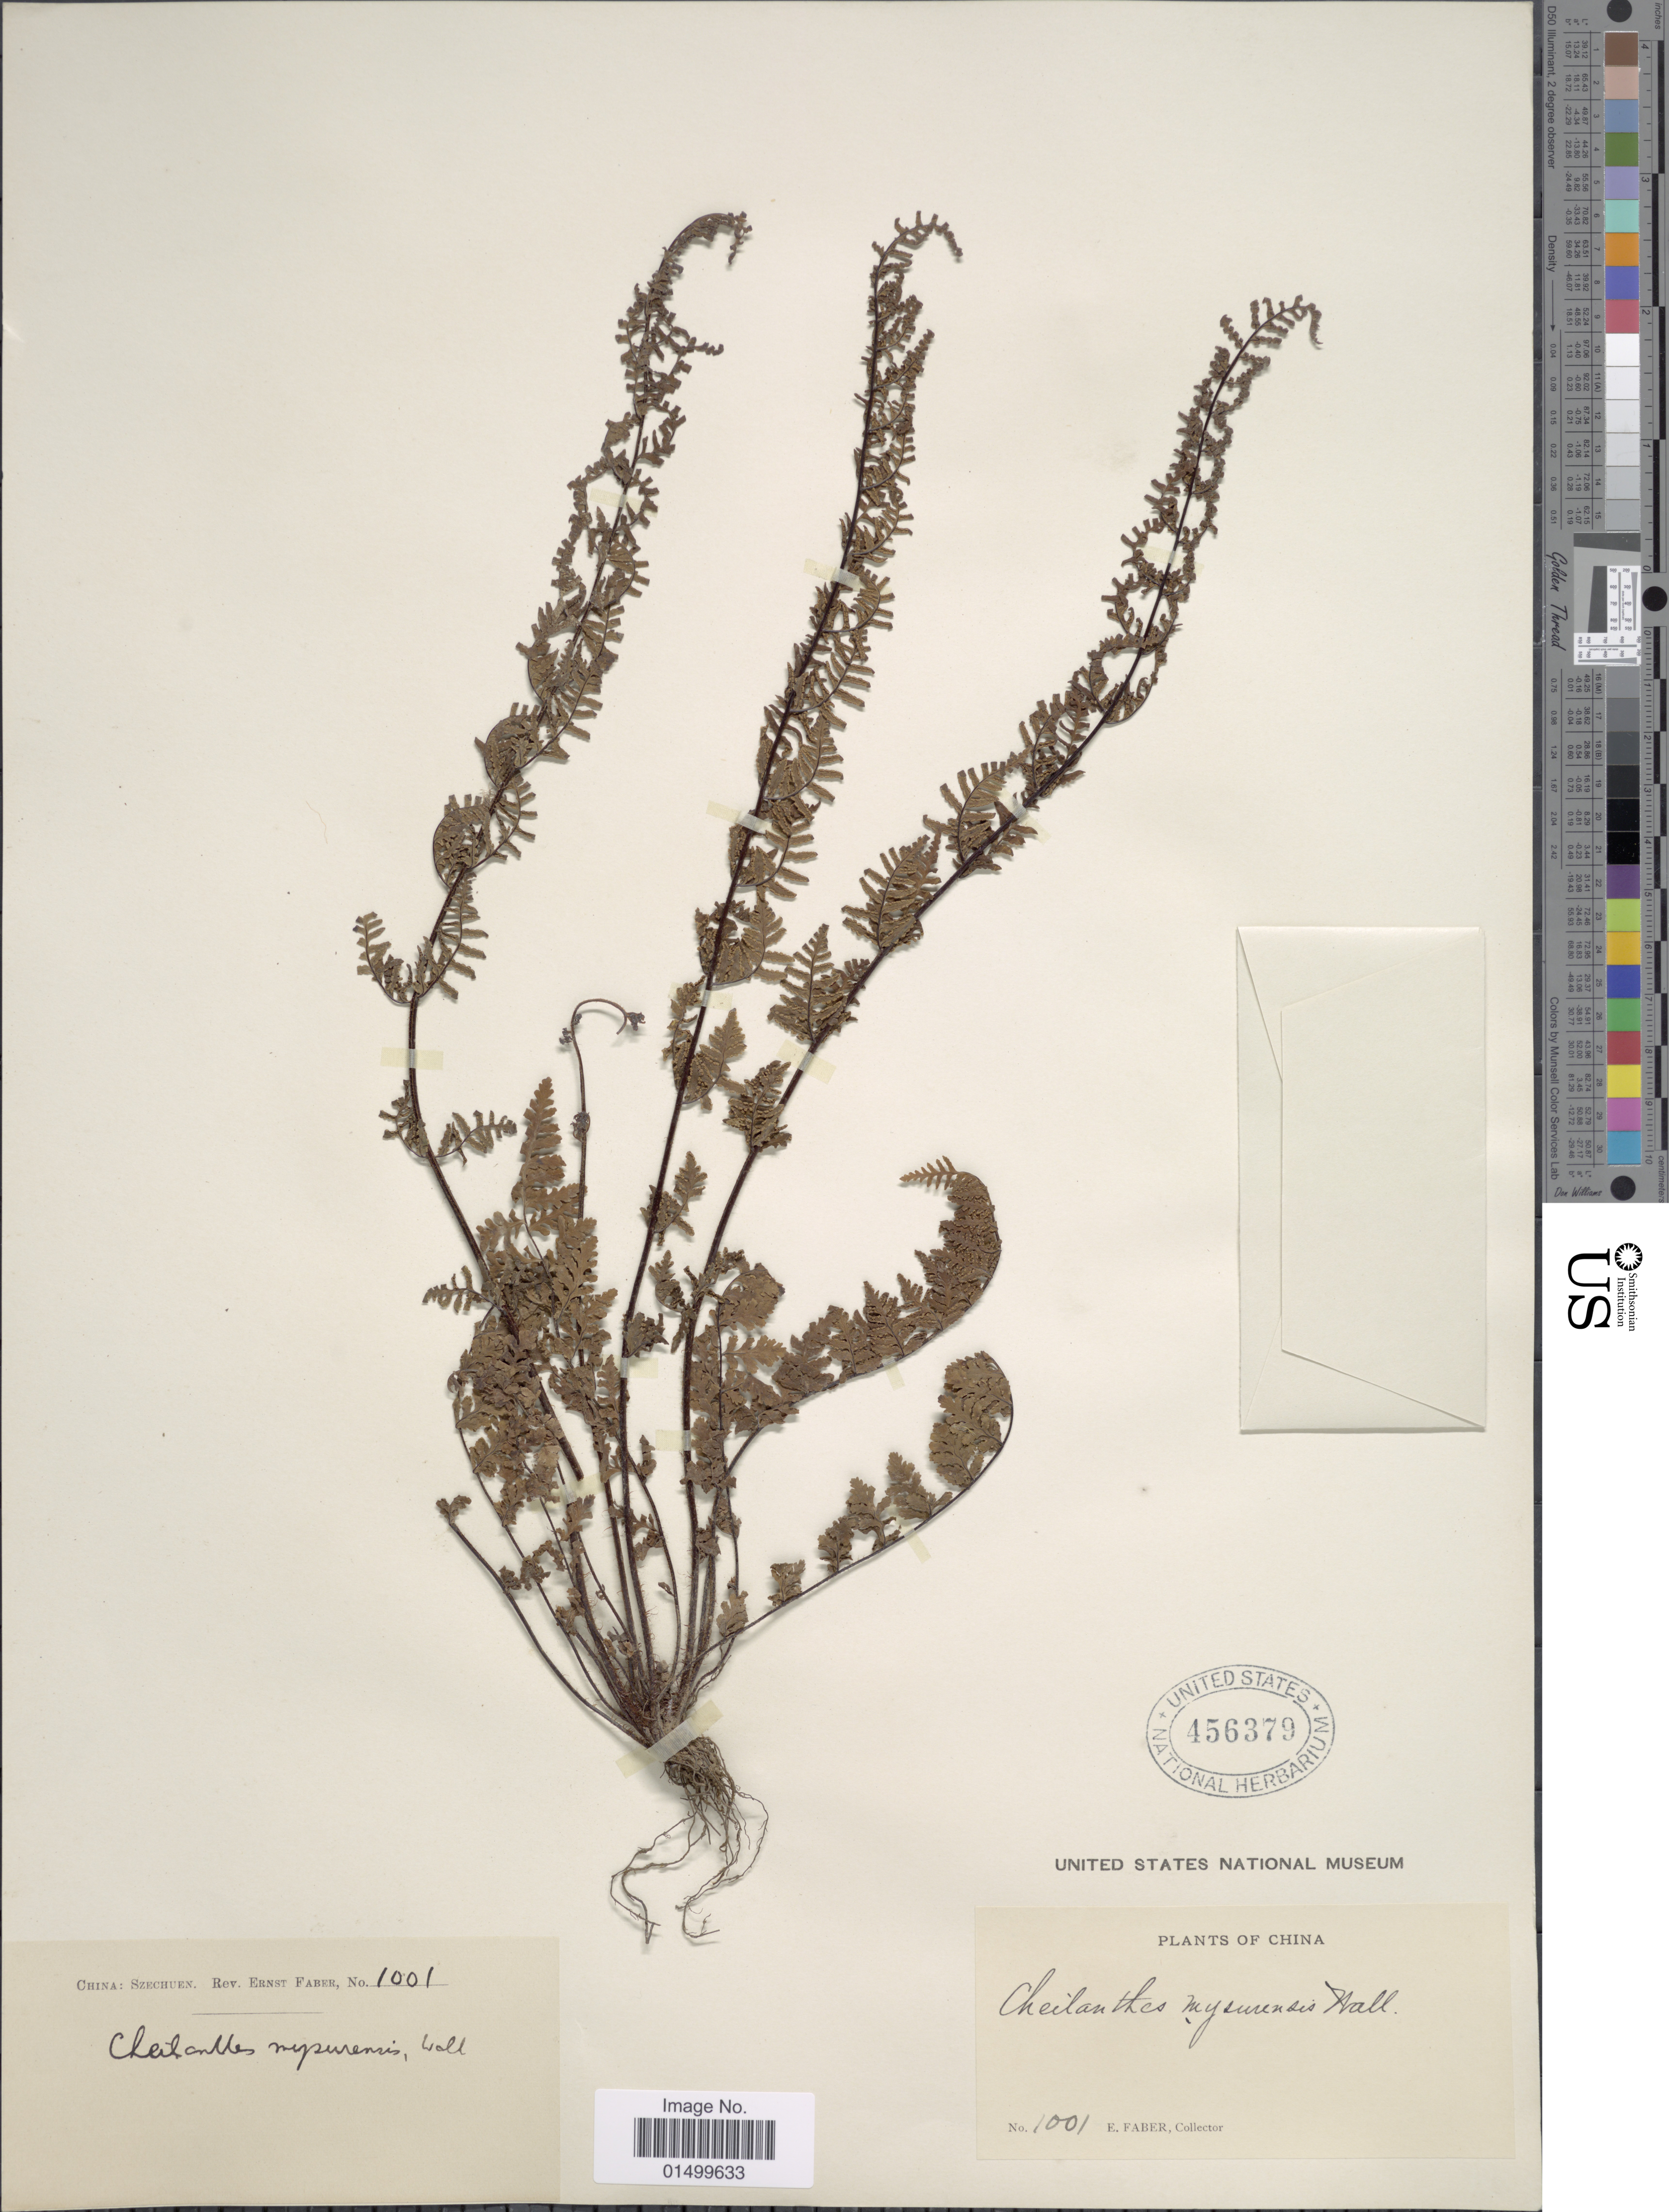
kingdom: Plantae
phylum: Tracheophyta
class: Polypodiopsida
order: Polypodiales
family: Pteridaceae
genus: Cheilanthes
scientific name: Cheilanthes mysurensis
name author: Wall. ex Hook.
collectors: E. Faber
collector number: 1001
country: China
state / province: Sichuan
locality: Szechuen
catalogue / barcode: US 456379